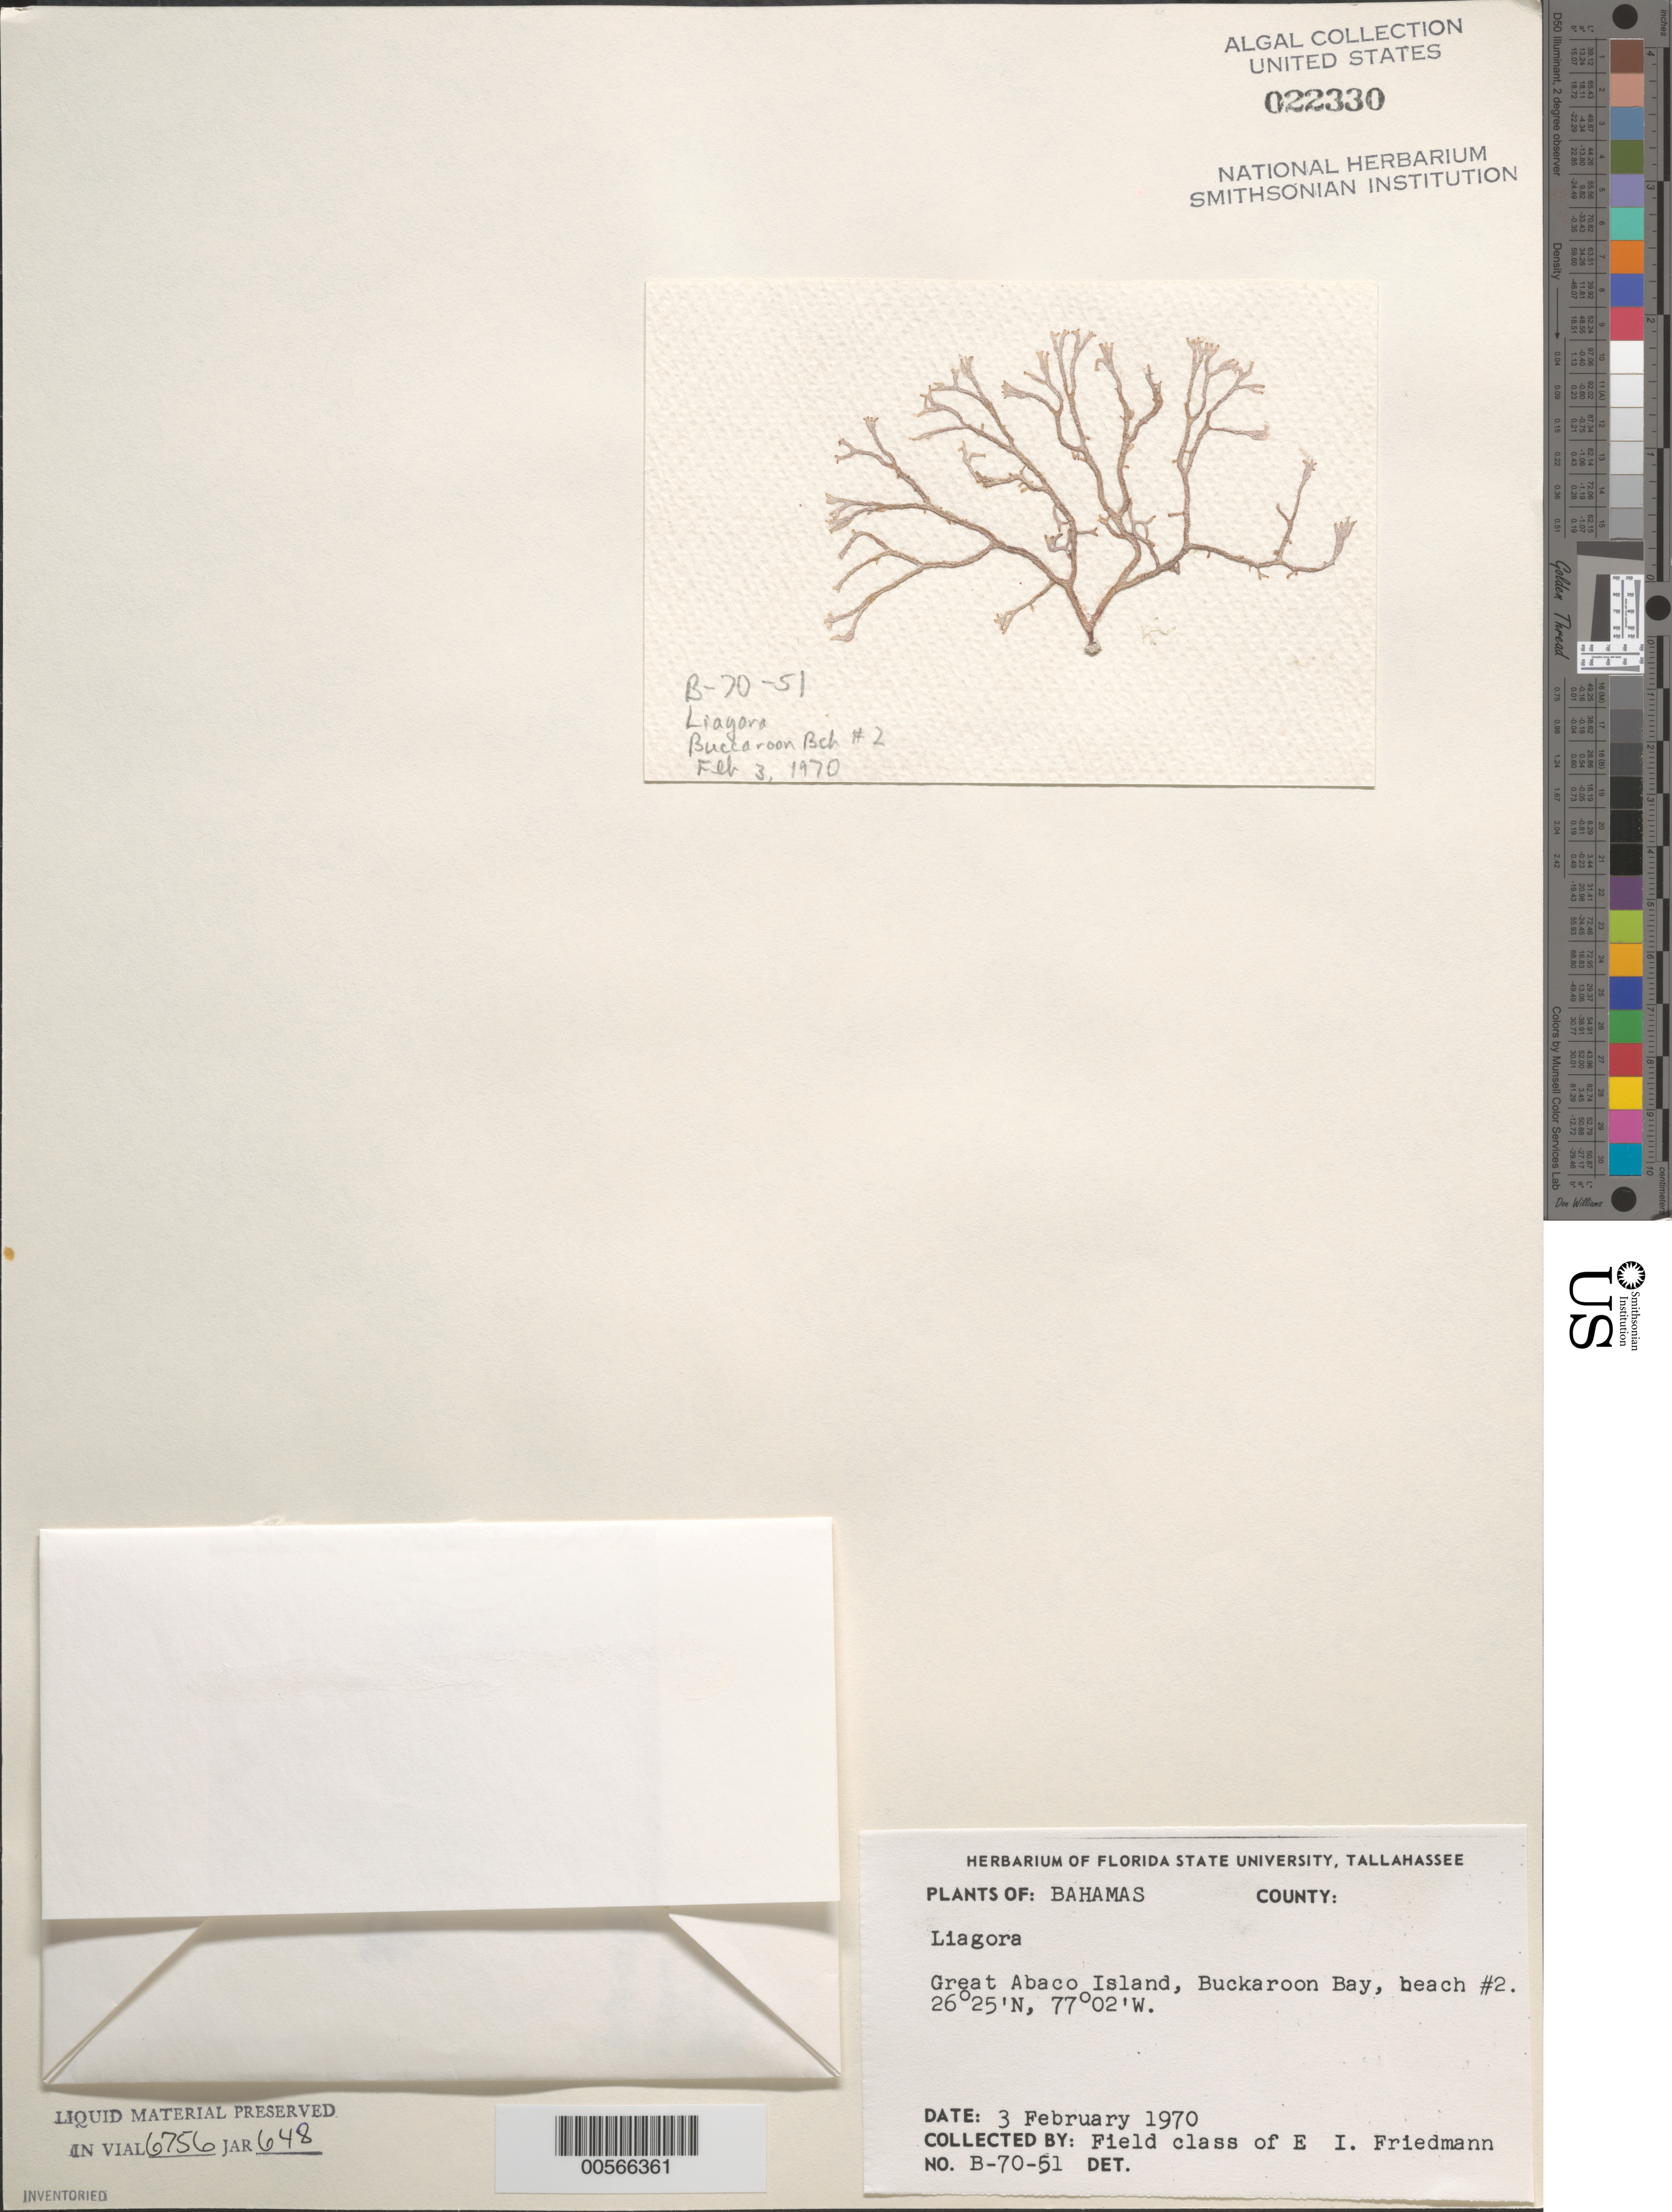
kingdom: Plantae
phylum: Rhodophyta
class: Florideophyceae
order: Nemaliales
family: Liagoraceae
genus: Liagora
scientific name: Liagora sp.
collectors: E. Friedmann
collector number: B-70-51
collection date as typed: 03 Feb 1970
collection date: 1970-02-03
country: Bahamas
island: Great Abaco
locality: Buckaroon Bay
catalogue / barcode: US 22330